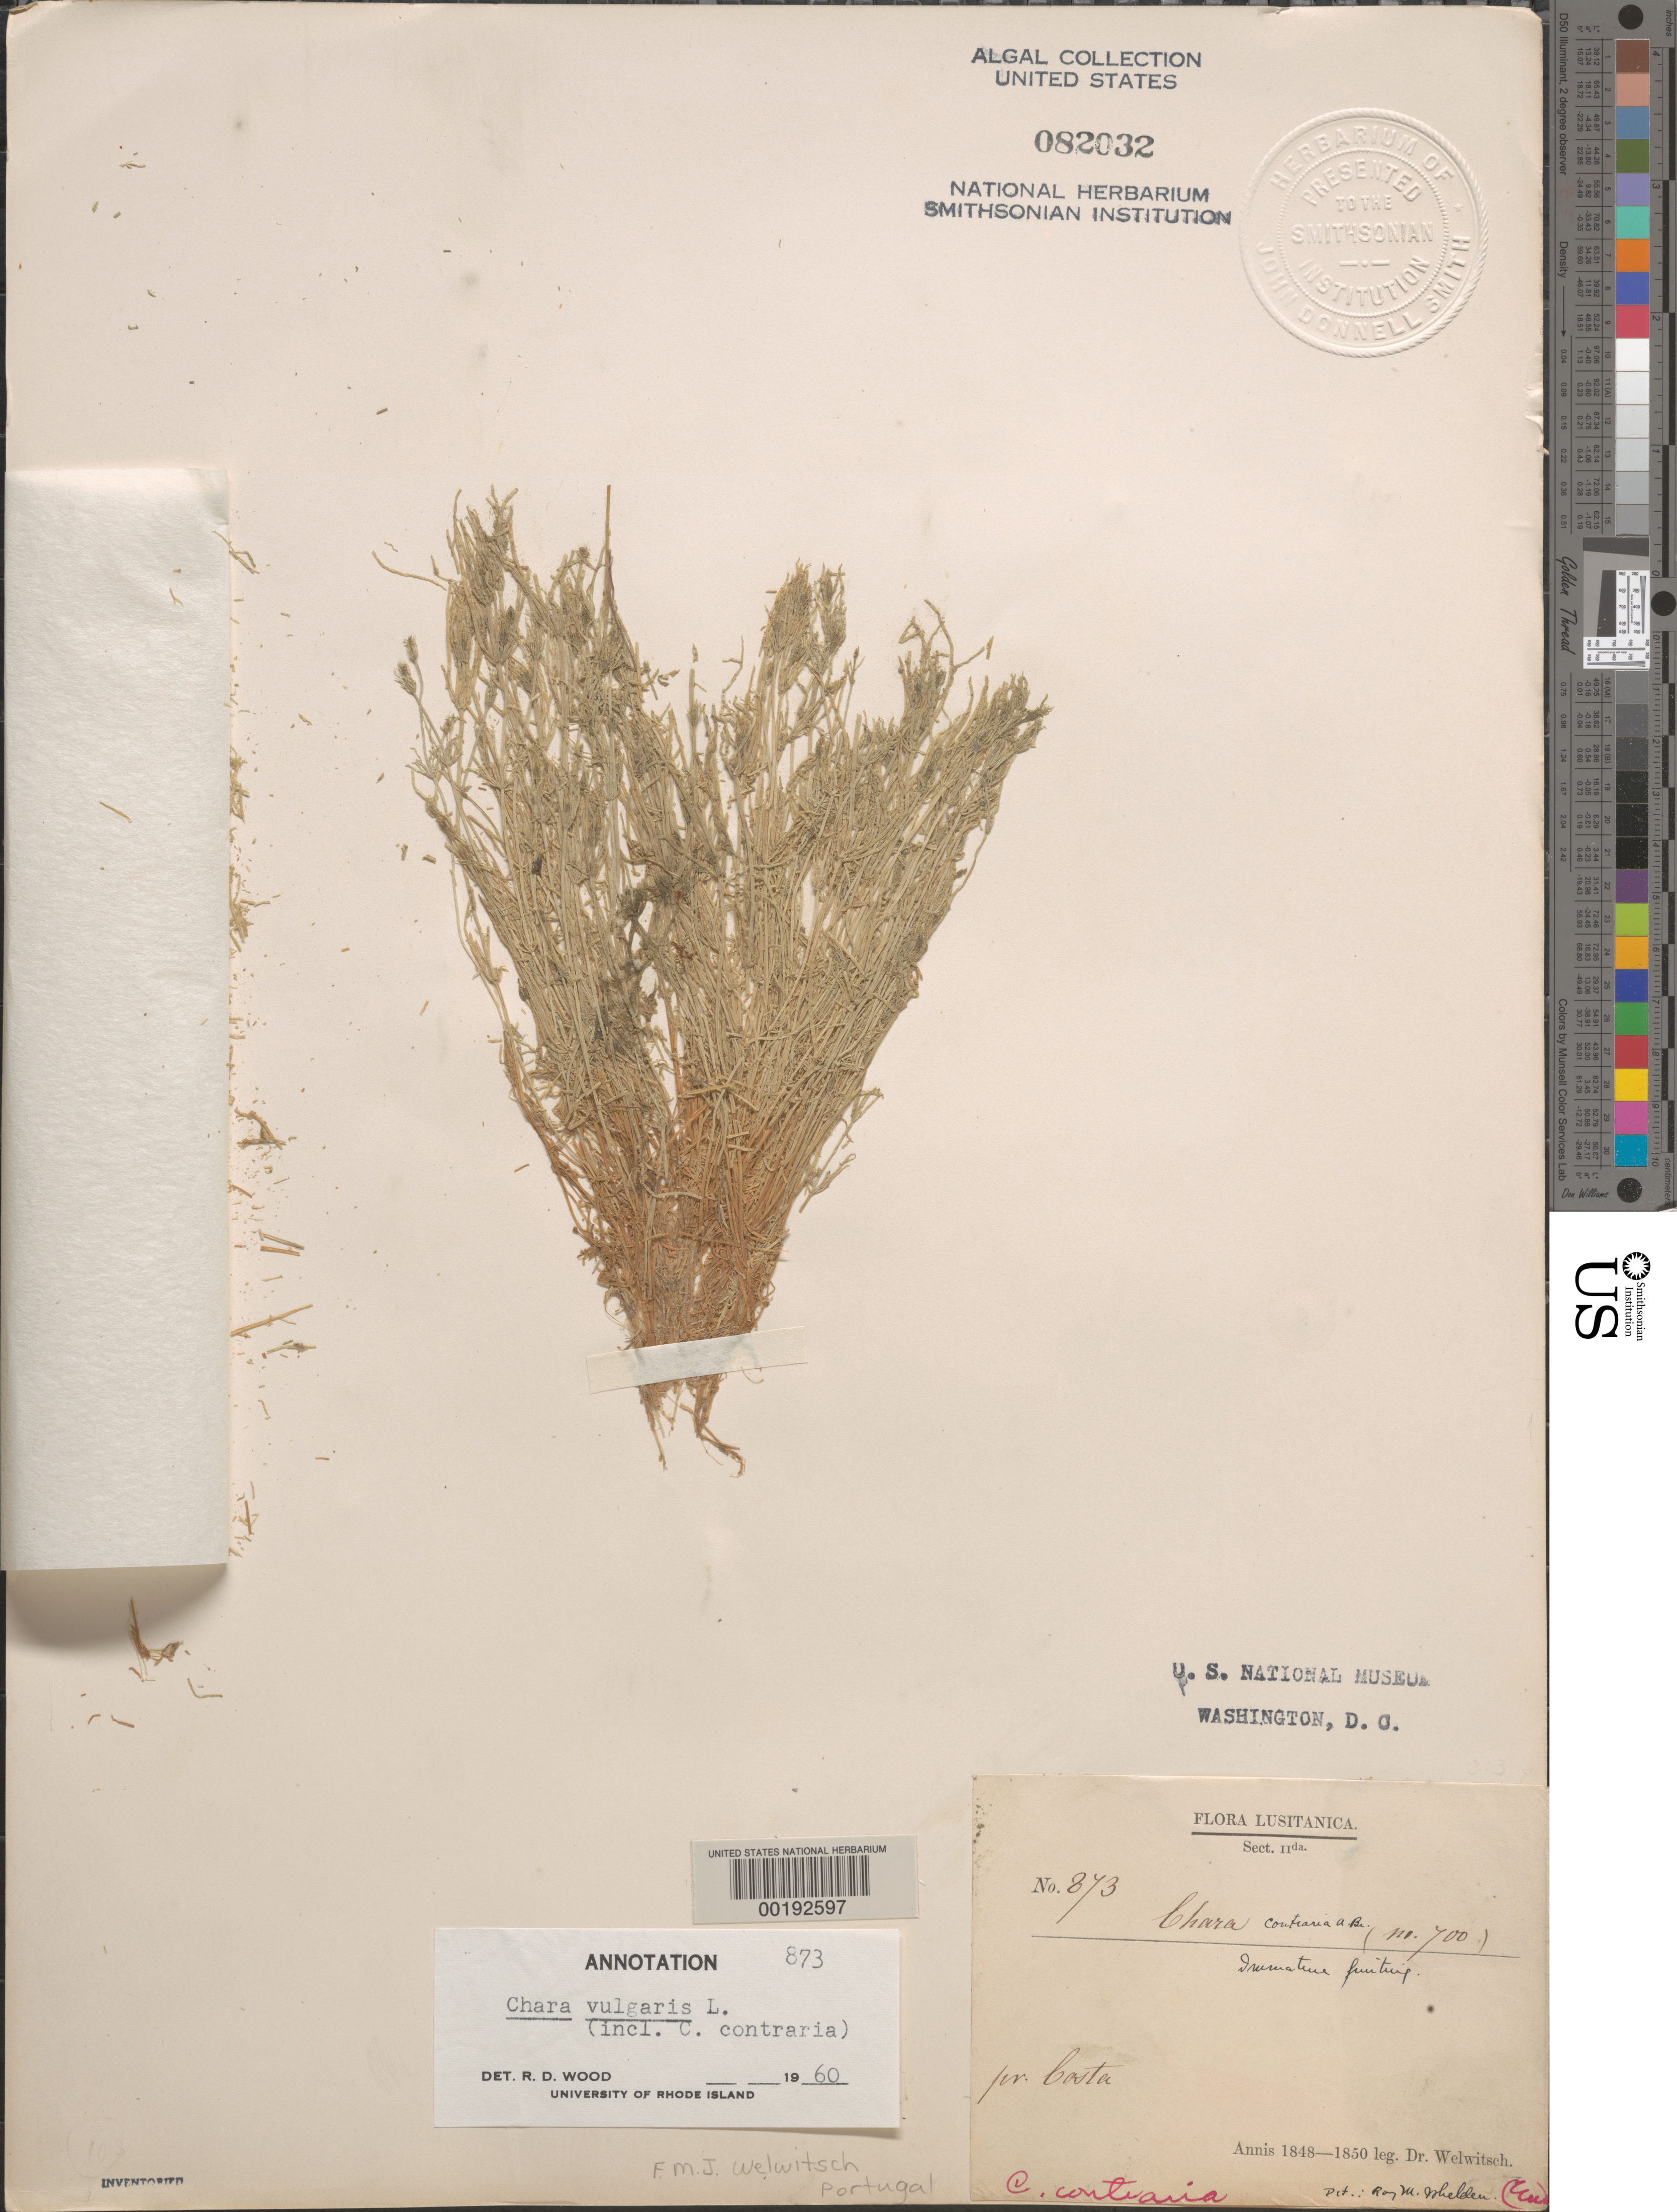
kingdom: Plantae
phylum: Charophyta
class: Charophyceae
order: Charales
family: Characeae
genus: Chara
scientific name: Chara vulgaris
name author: L.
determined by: Wood, R. D.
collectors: F. M. Welwitsch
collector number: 873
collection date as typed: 1848 TO -- --- 1850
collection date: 1848/1850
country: Portugal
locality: Near costa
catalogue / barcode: US 82032